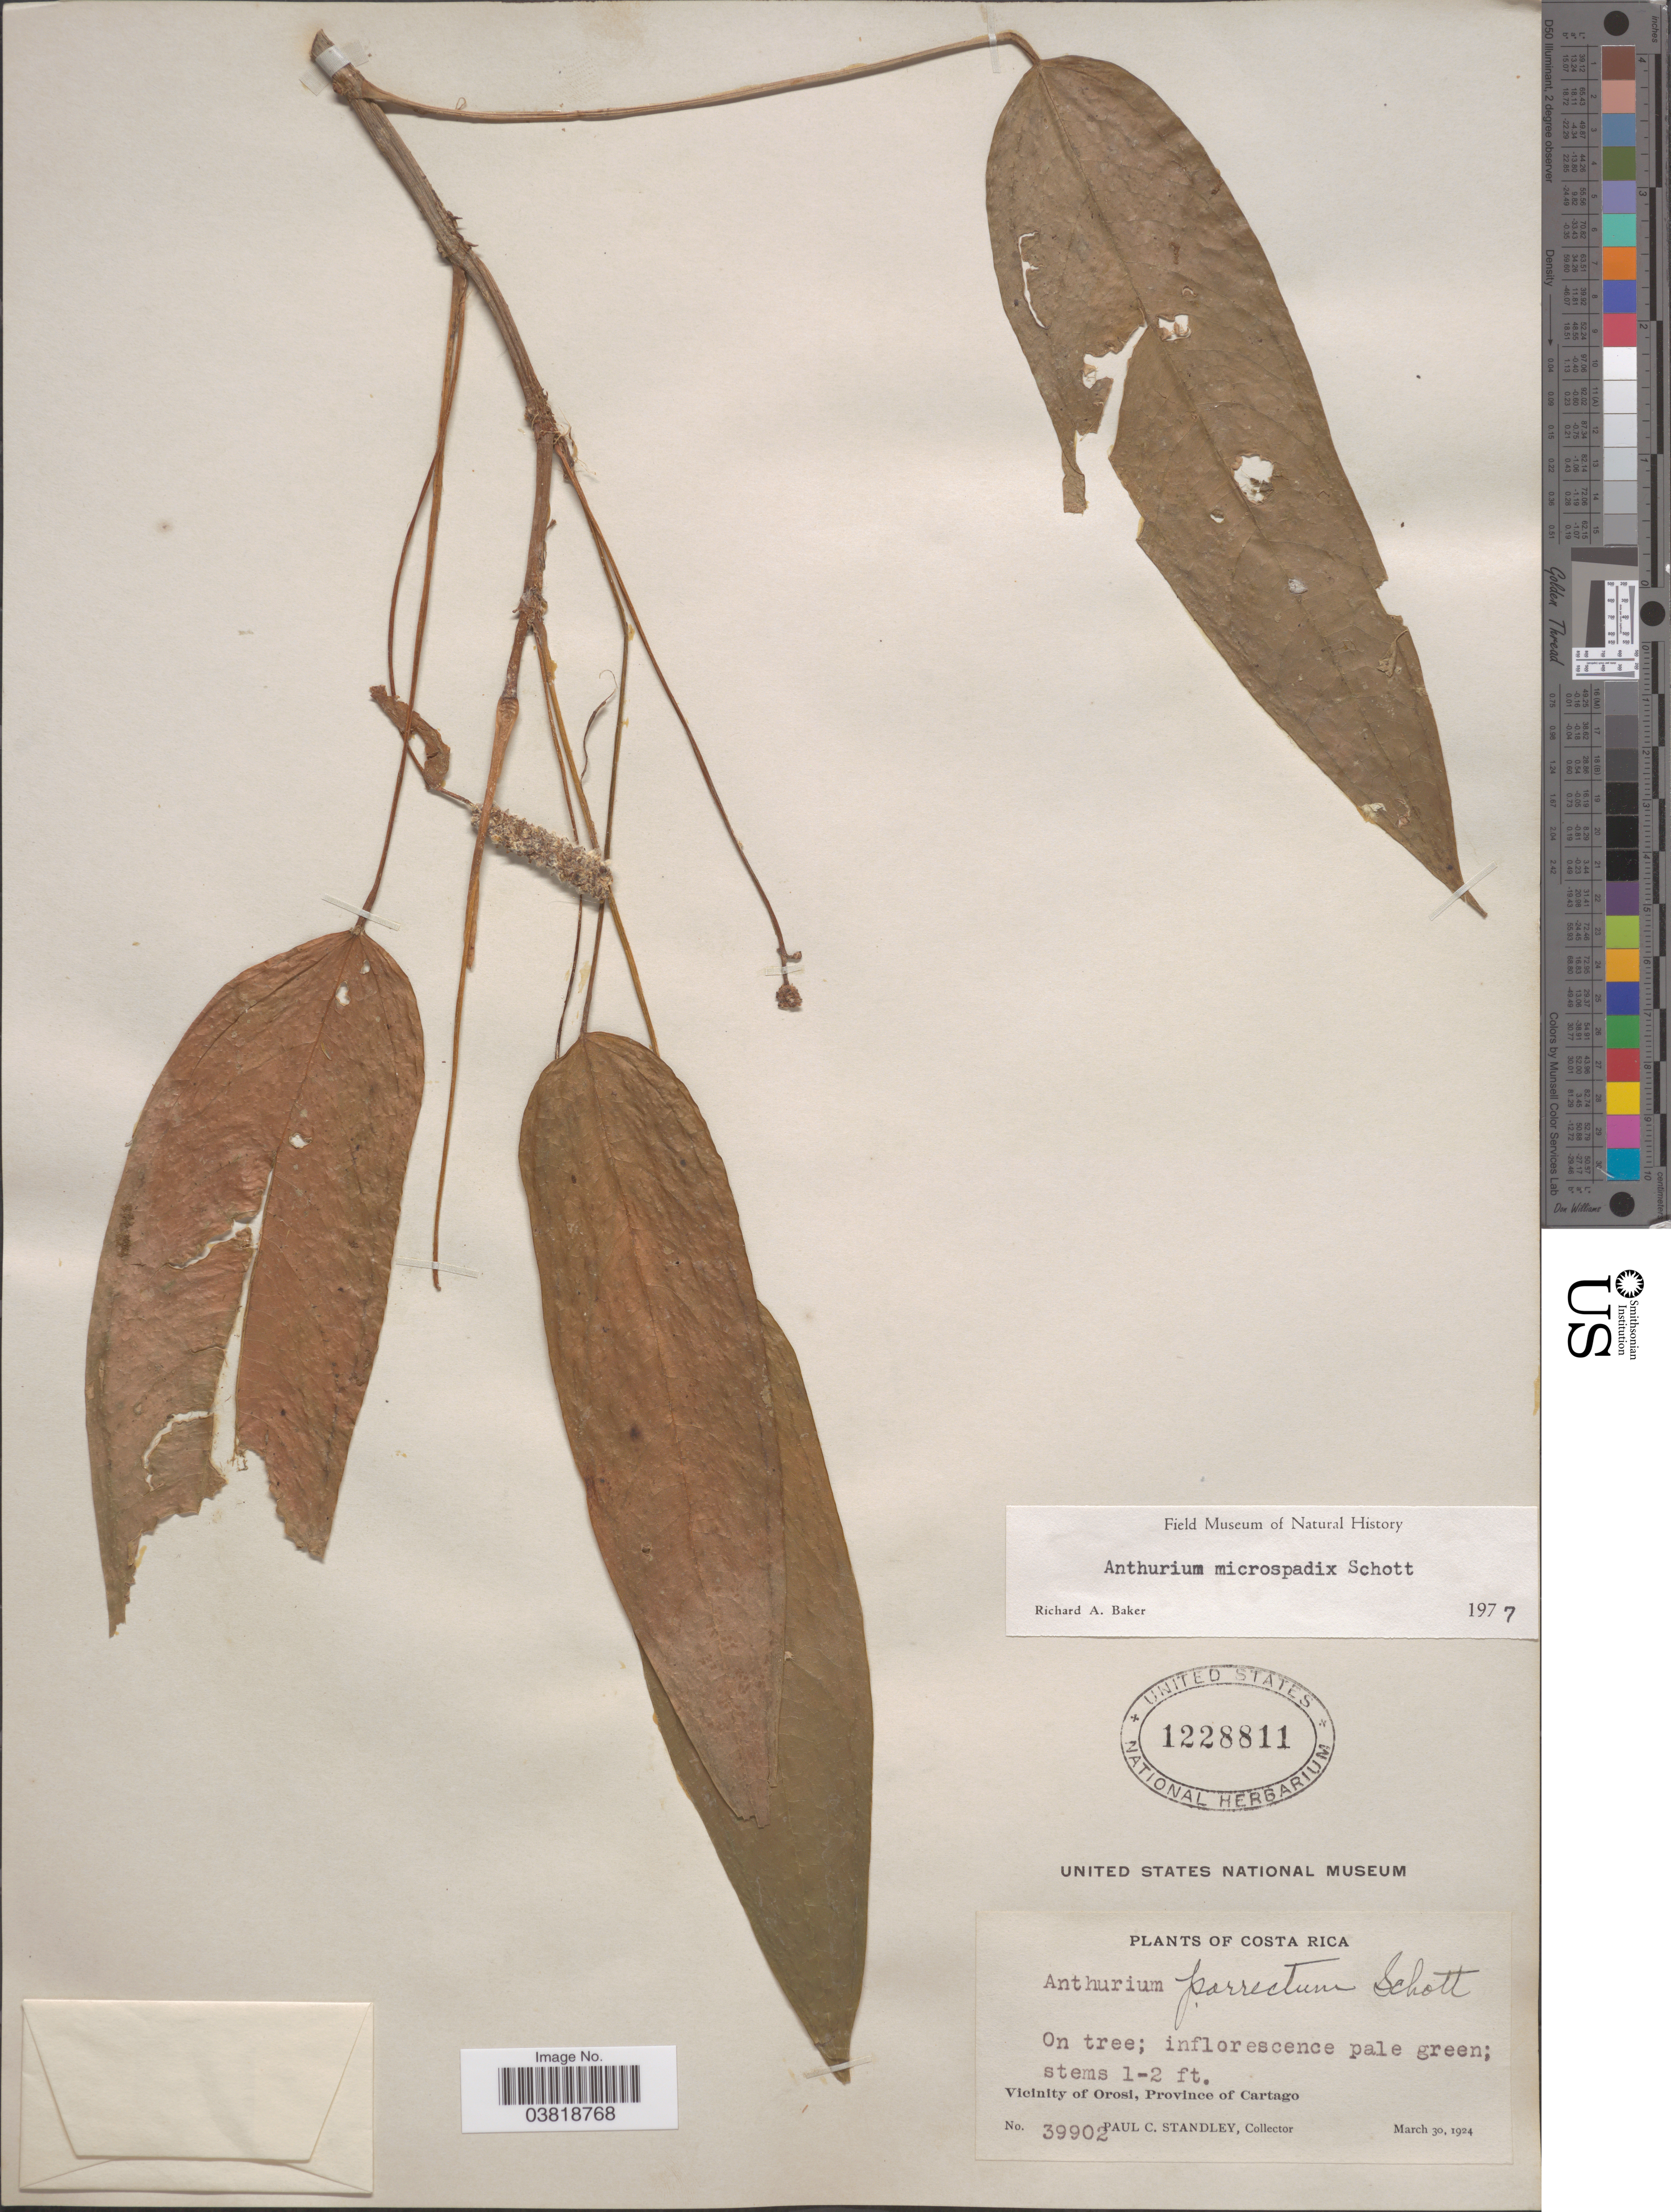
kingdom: Plantae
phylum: Tracheophyta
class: Liliopsida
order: Alismatales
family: Araceae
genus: Anthurium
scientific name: Anthurium microspadix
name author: Schott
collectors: P. C. Standley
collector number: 39902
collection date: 1924-03-30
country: Costa Rica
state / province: Cartago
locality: Vicinity of Orosi.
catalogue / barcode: US 1228811